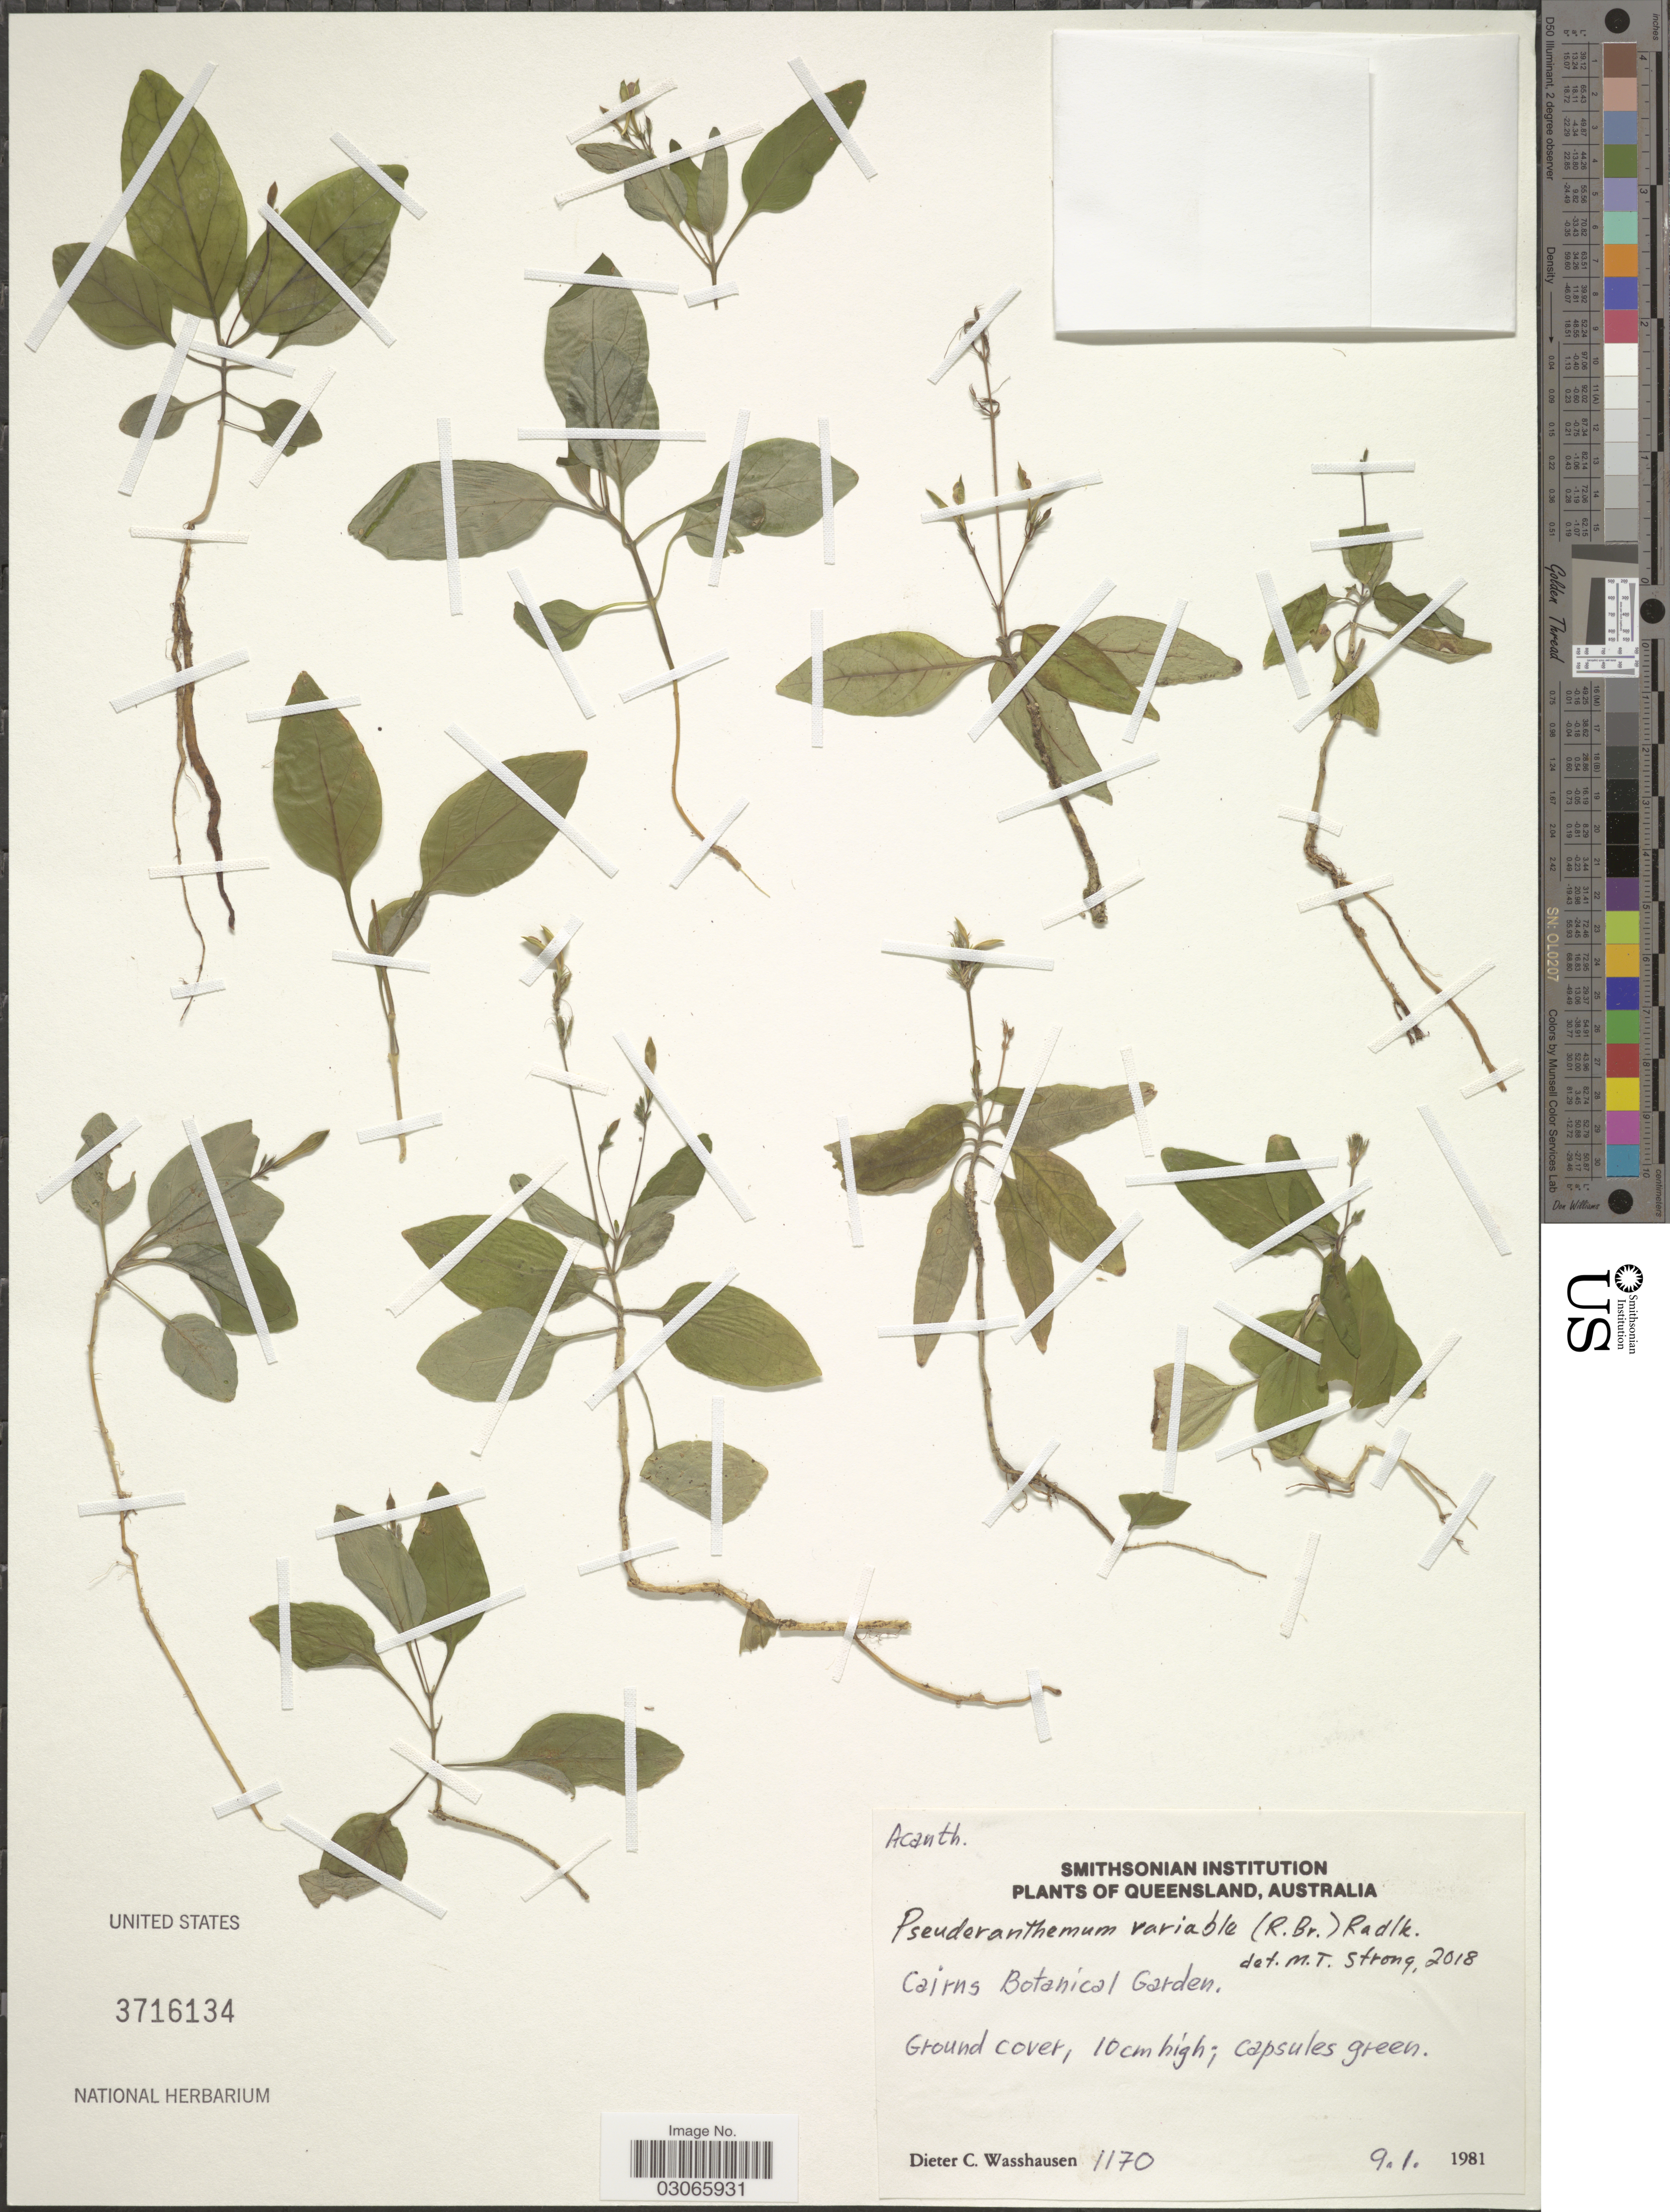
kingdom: Plantae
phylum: Tracheophyta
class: Magnoliopsida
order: Lamiales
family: Acanthaceae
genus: Pseuderanthemum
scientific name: Pseuderanthemum variabile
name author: (R. Br.) Radlk.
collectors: D. C. Wasshausen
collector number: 1170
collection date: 1981-01-09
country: Australia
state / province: Queensland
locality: Cairns Botanical Garden.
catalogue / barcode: US 3716134